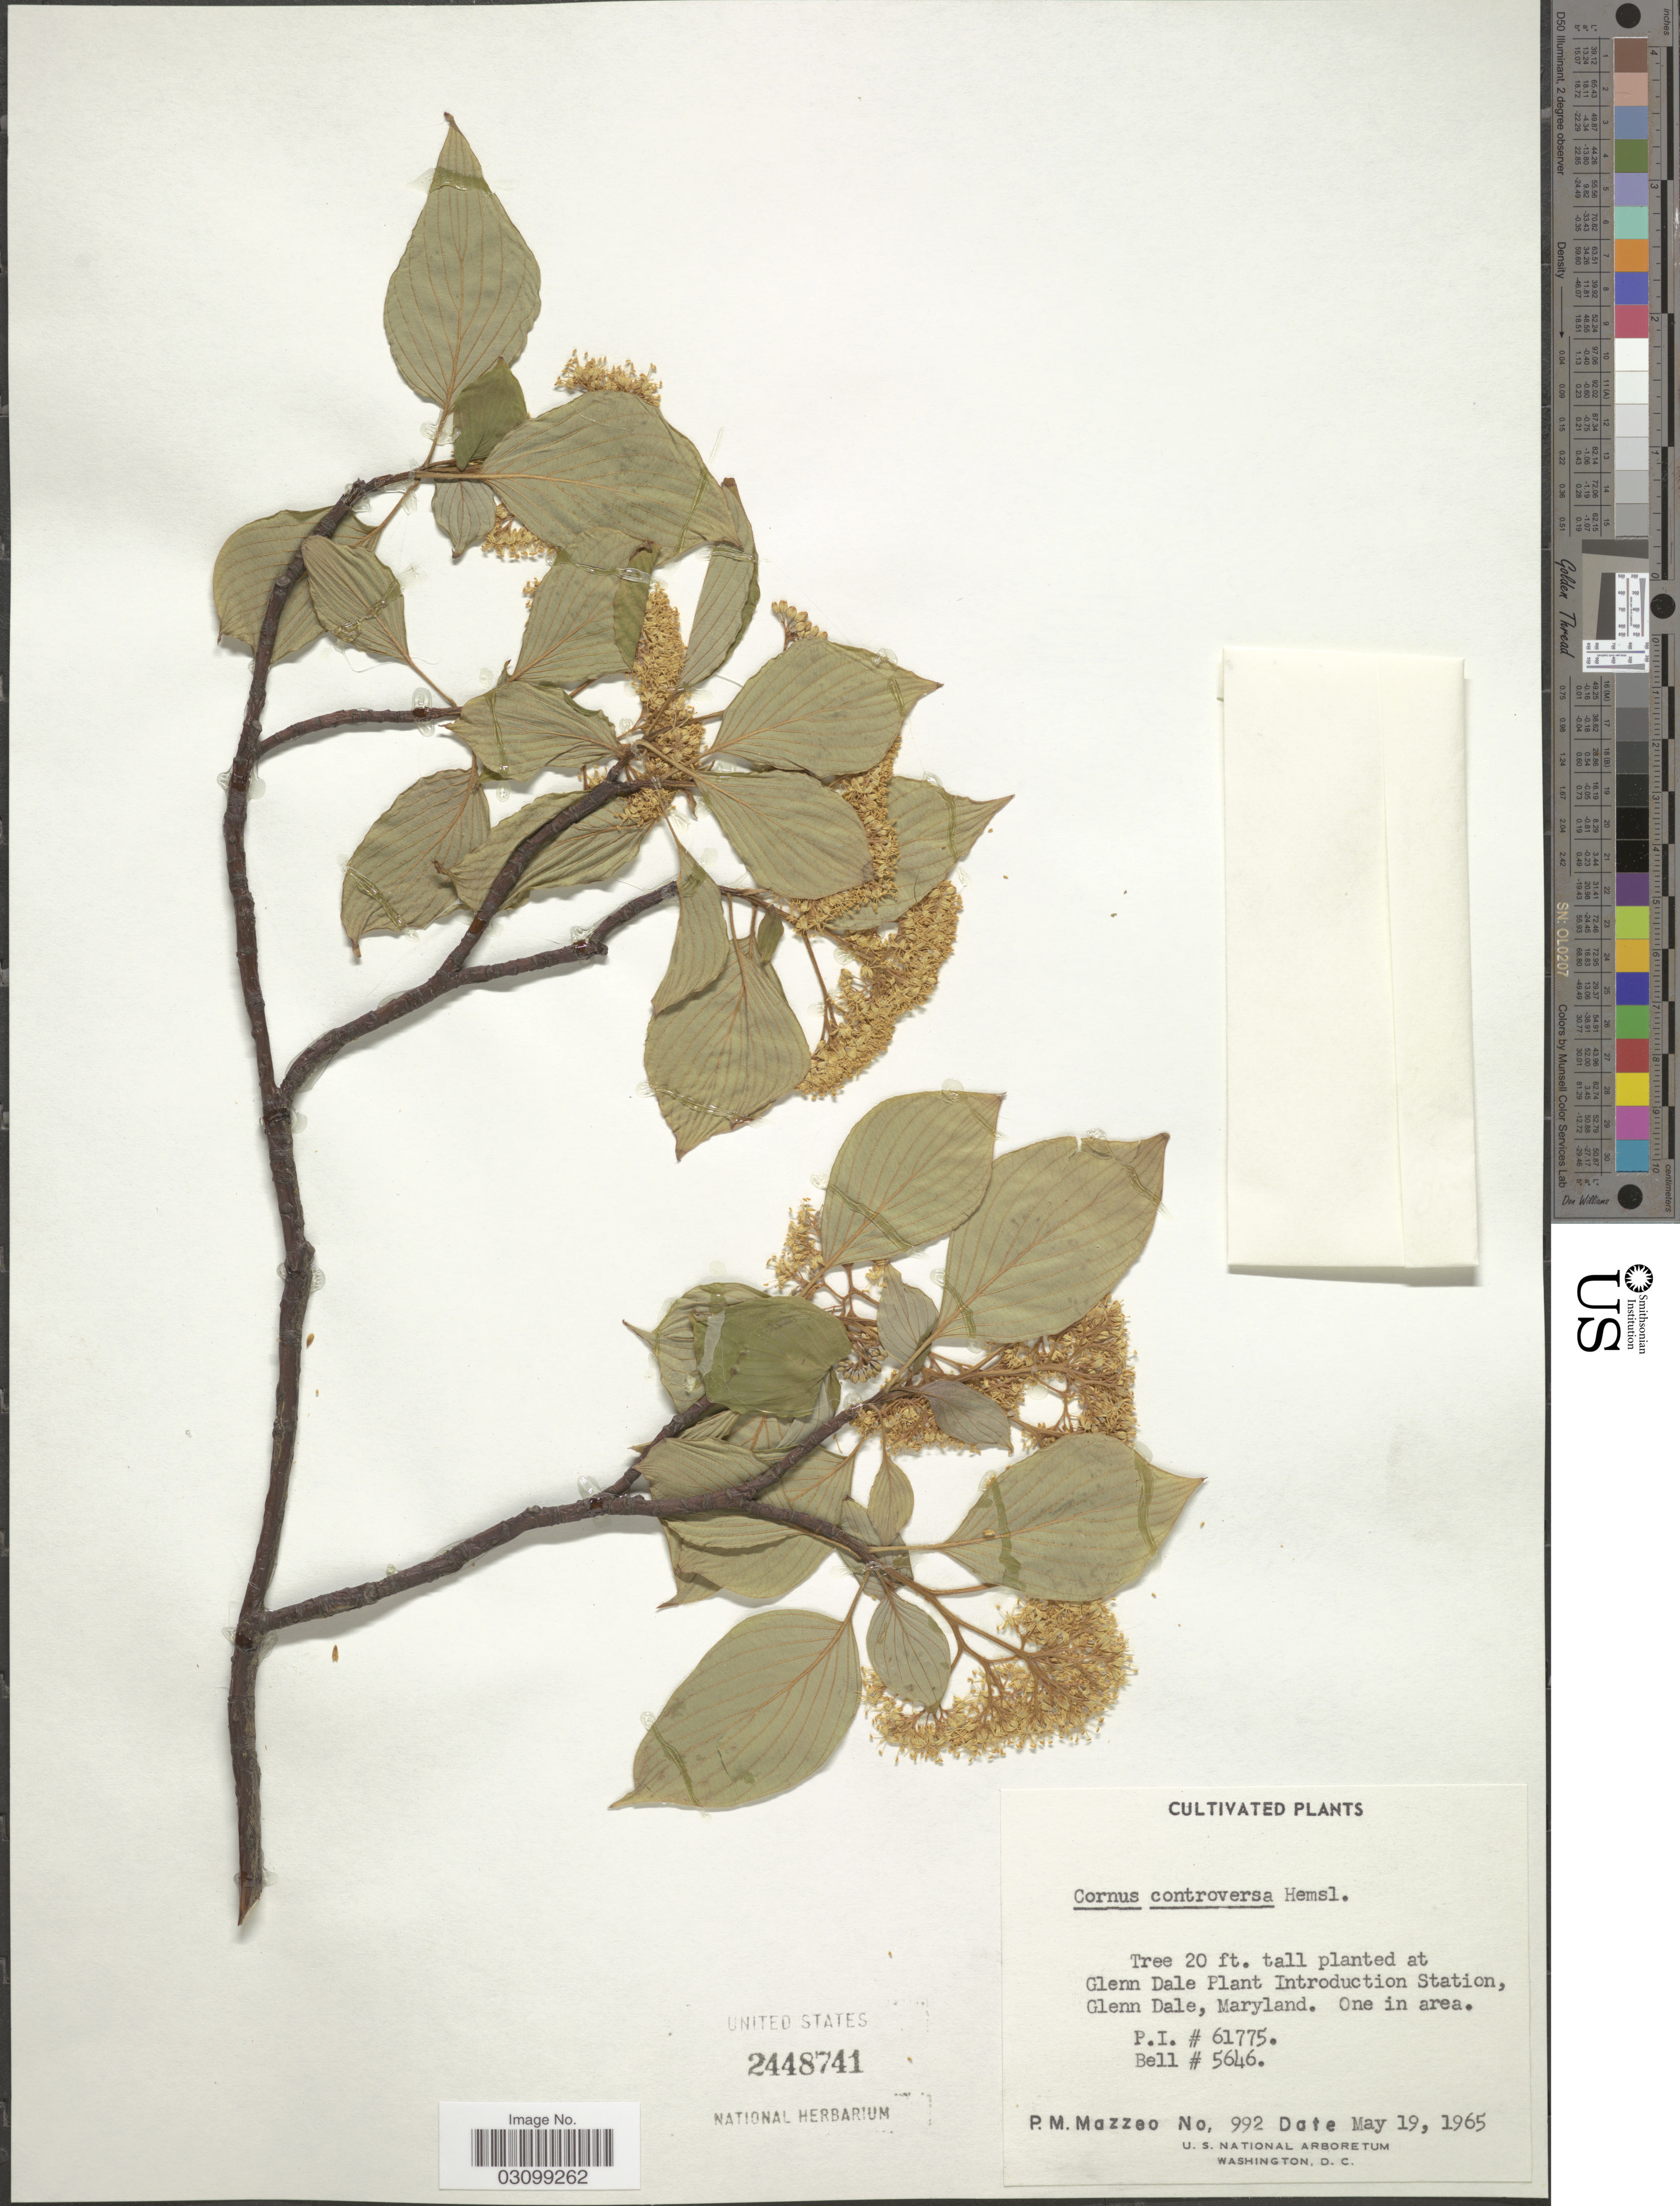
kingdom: Plantae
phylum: Tracheophyta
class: Magnoliopsida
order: Cornales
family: Cornaceae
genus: Cornus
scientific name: Cornus controversa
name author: Hemsl.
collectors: P. Mazzeo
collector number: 992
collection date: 1965-05-19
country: United States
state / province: Maryland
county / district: Prince George's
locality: Glenn Dale Plant Introduction Station, Glenn Dale.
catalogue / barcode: US 2448741